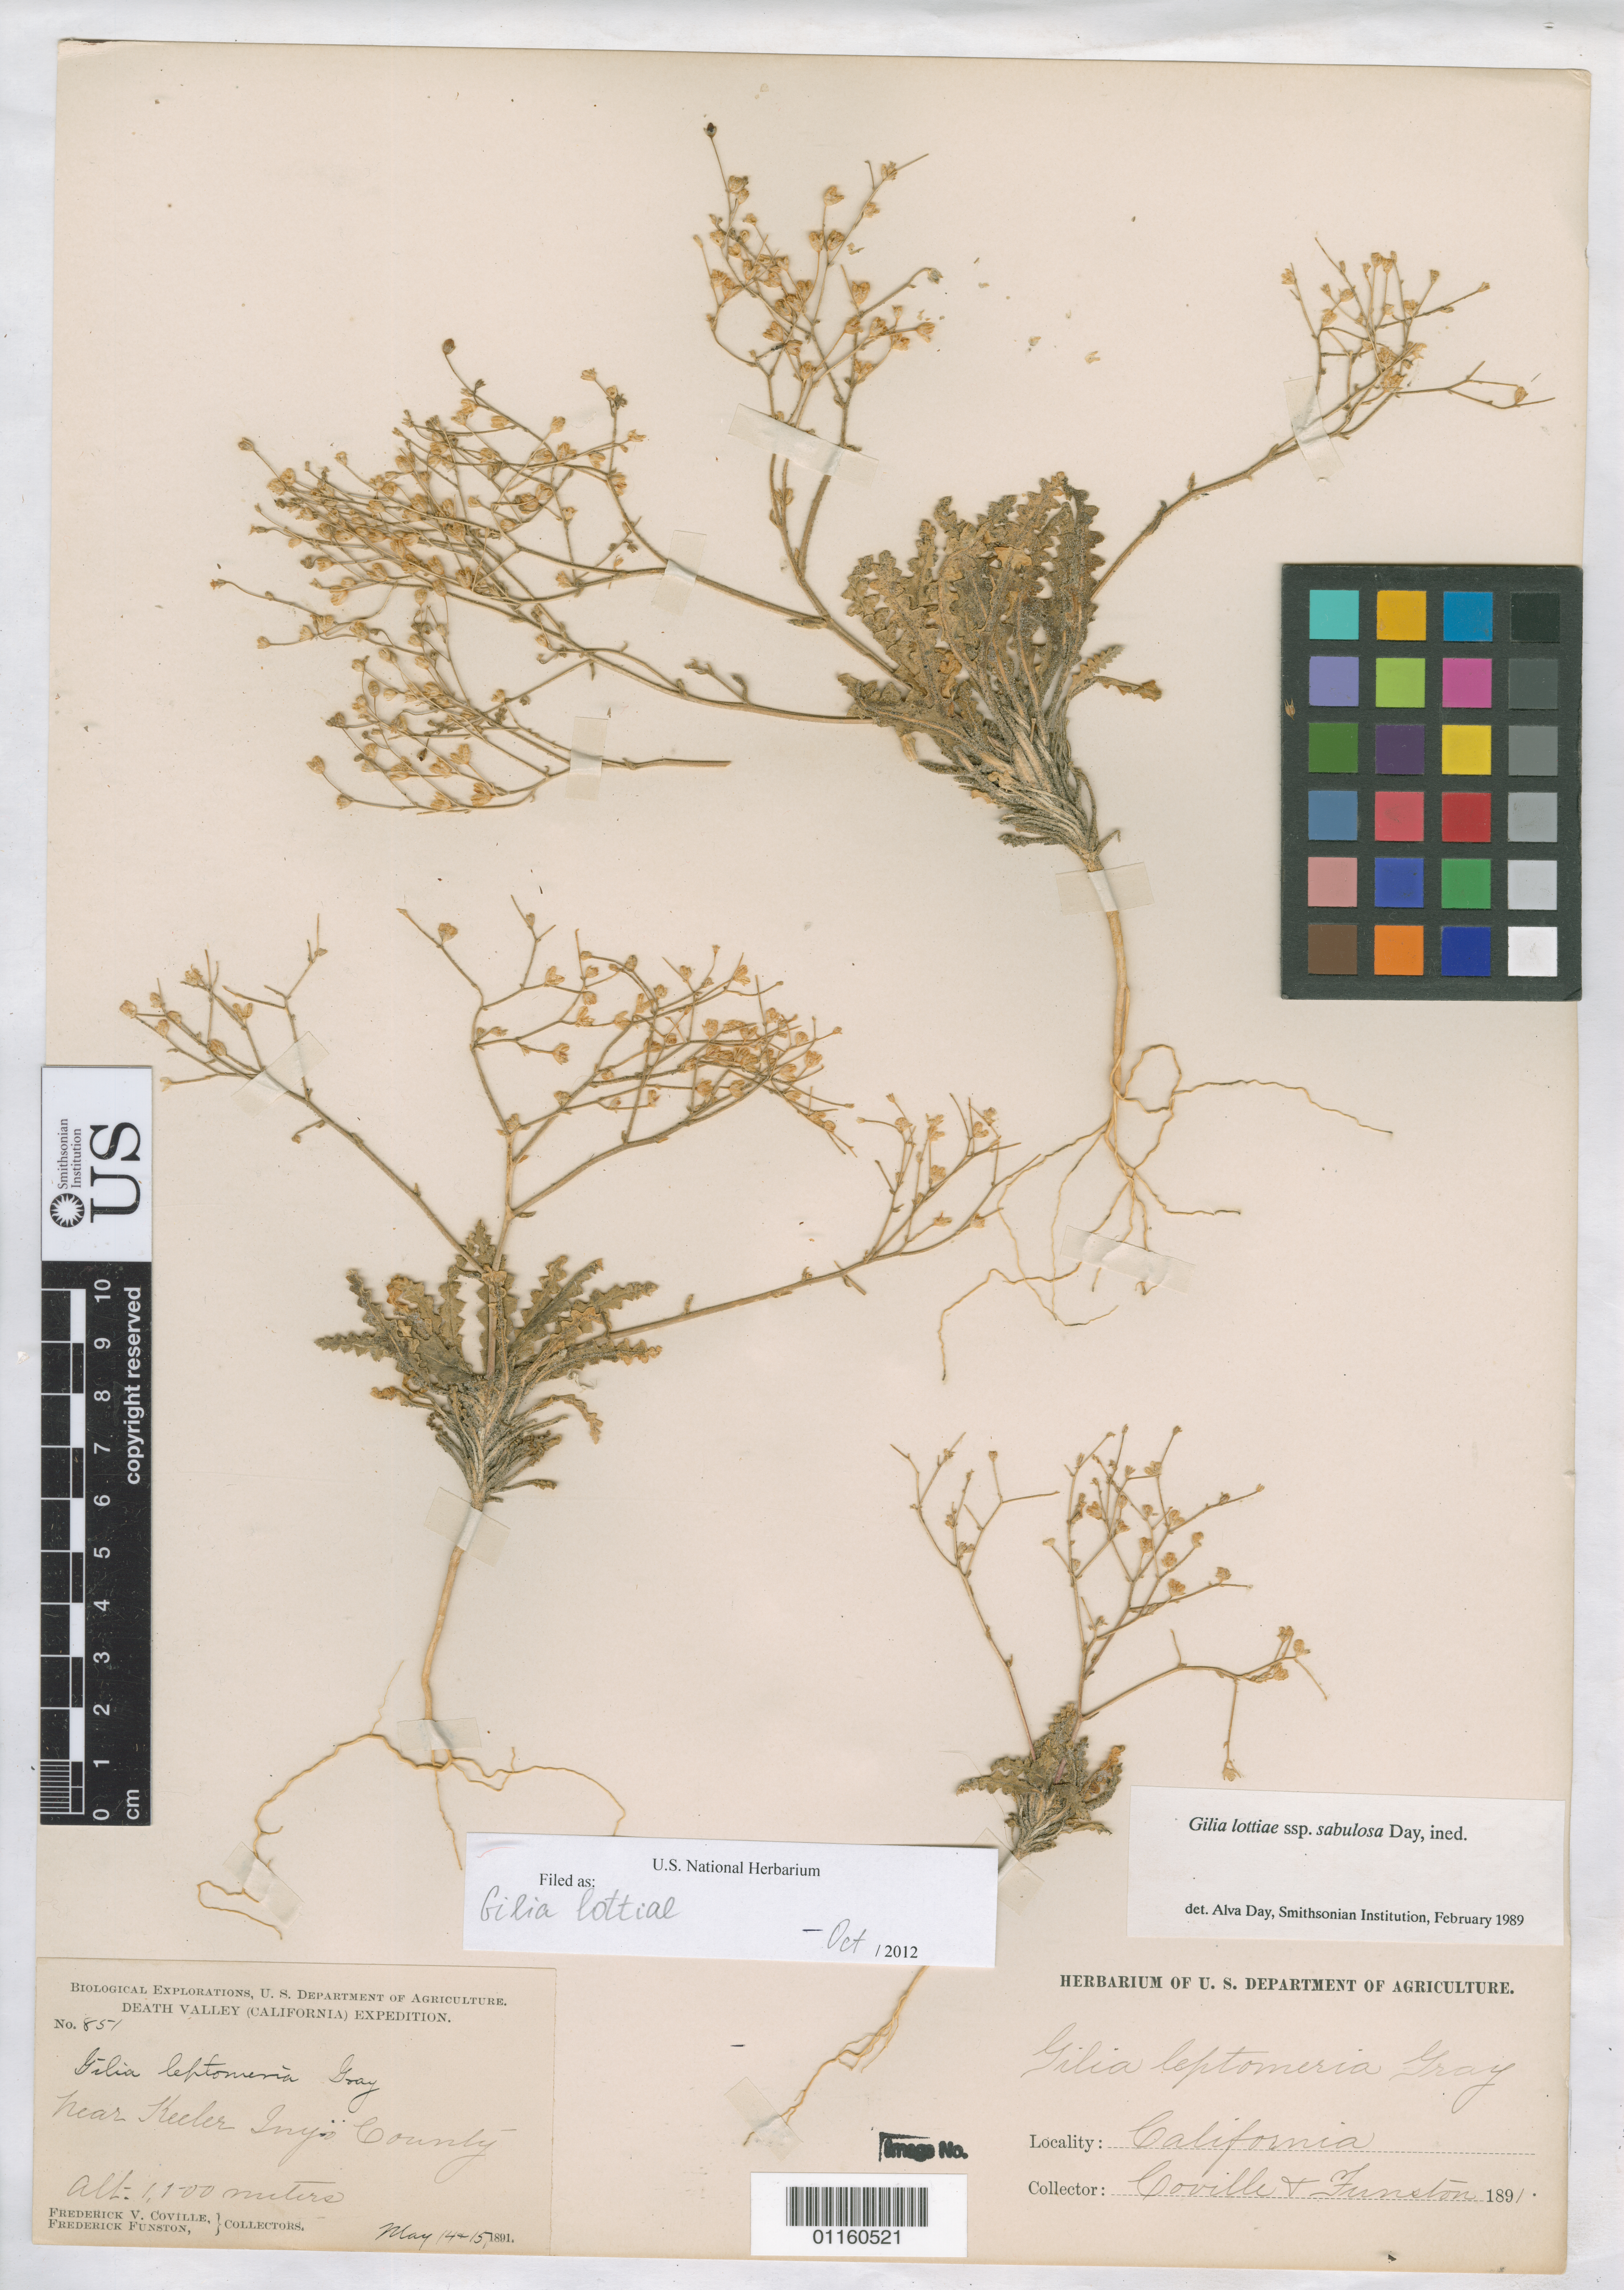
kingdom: Plantae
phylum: Tracheophyta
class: Magnoliopsida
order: Ericales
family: Polemoniaceae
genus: Aliciella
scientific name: Aliciella monoensis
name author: J.M. Porter & A.G. Day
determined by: Porter, J. M.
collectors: F. V. Coville & F. Funston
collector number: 851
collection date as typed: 14 May 1891 and 15 May 1891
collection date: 1891-05-14,1891-05-15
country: United States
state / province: California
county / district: Inyo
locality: near Keeler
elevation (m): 1100